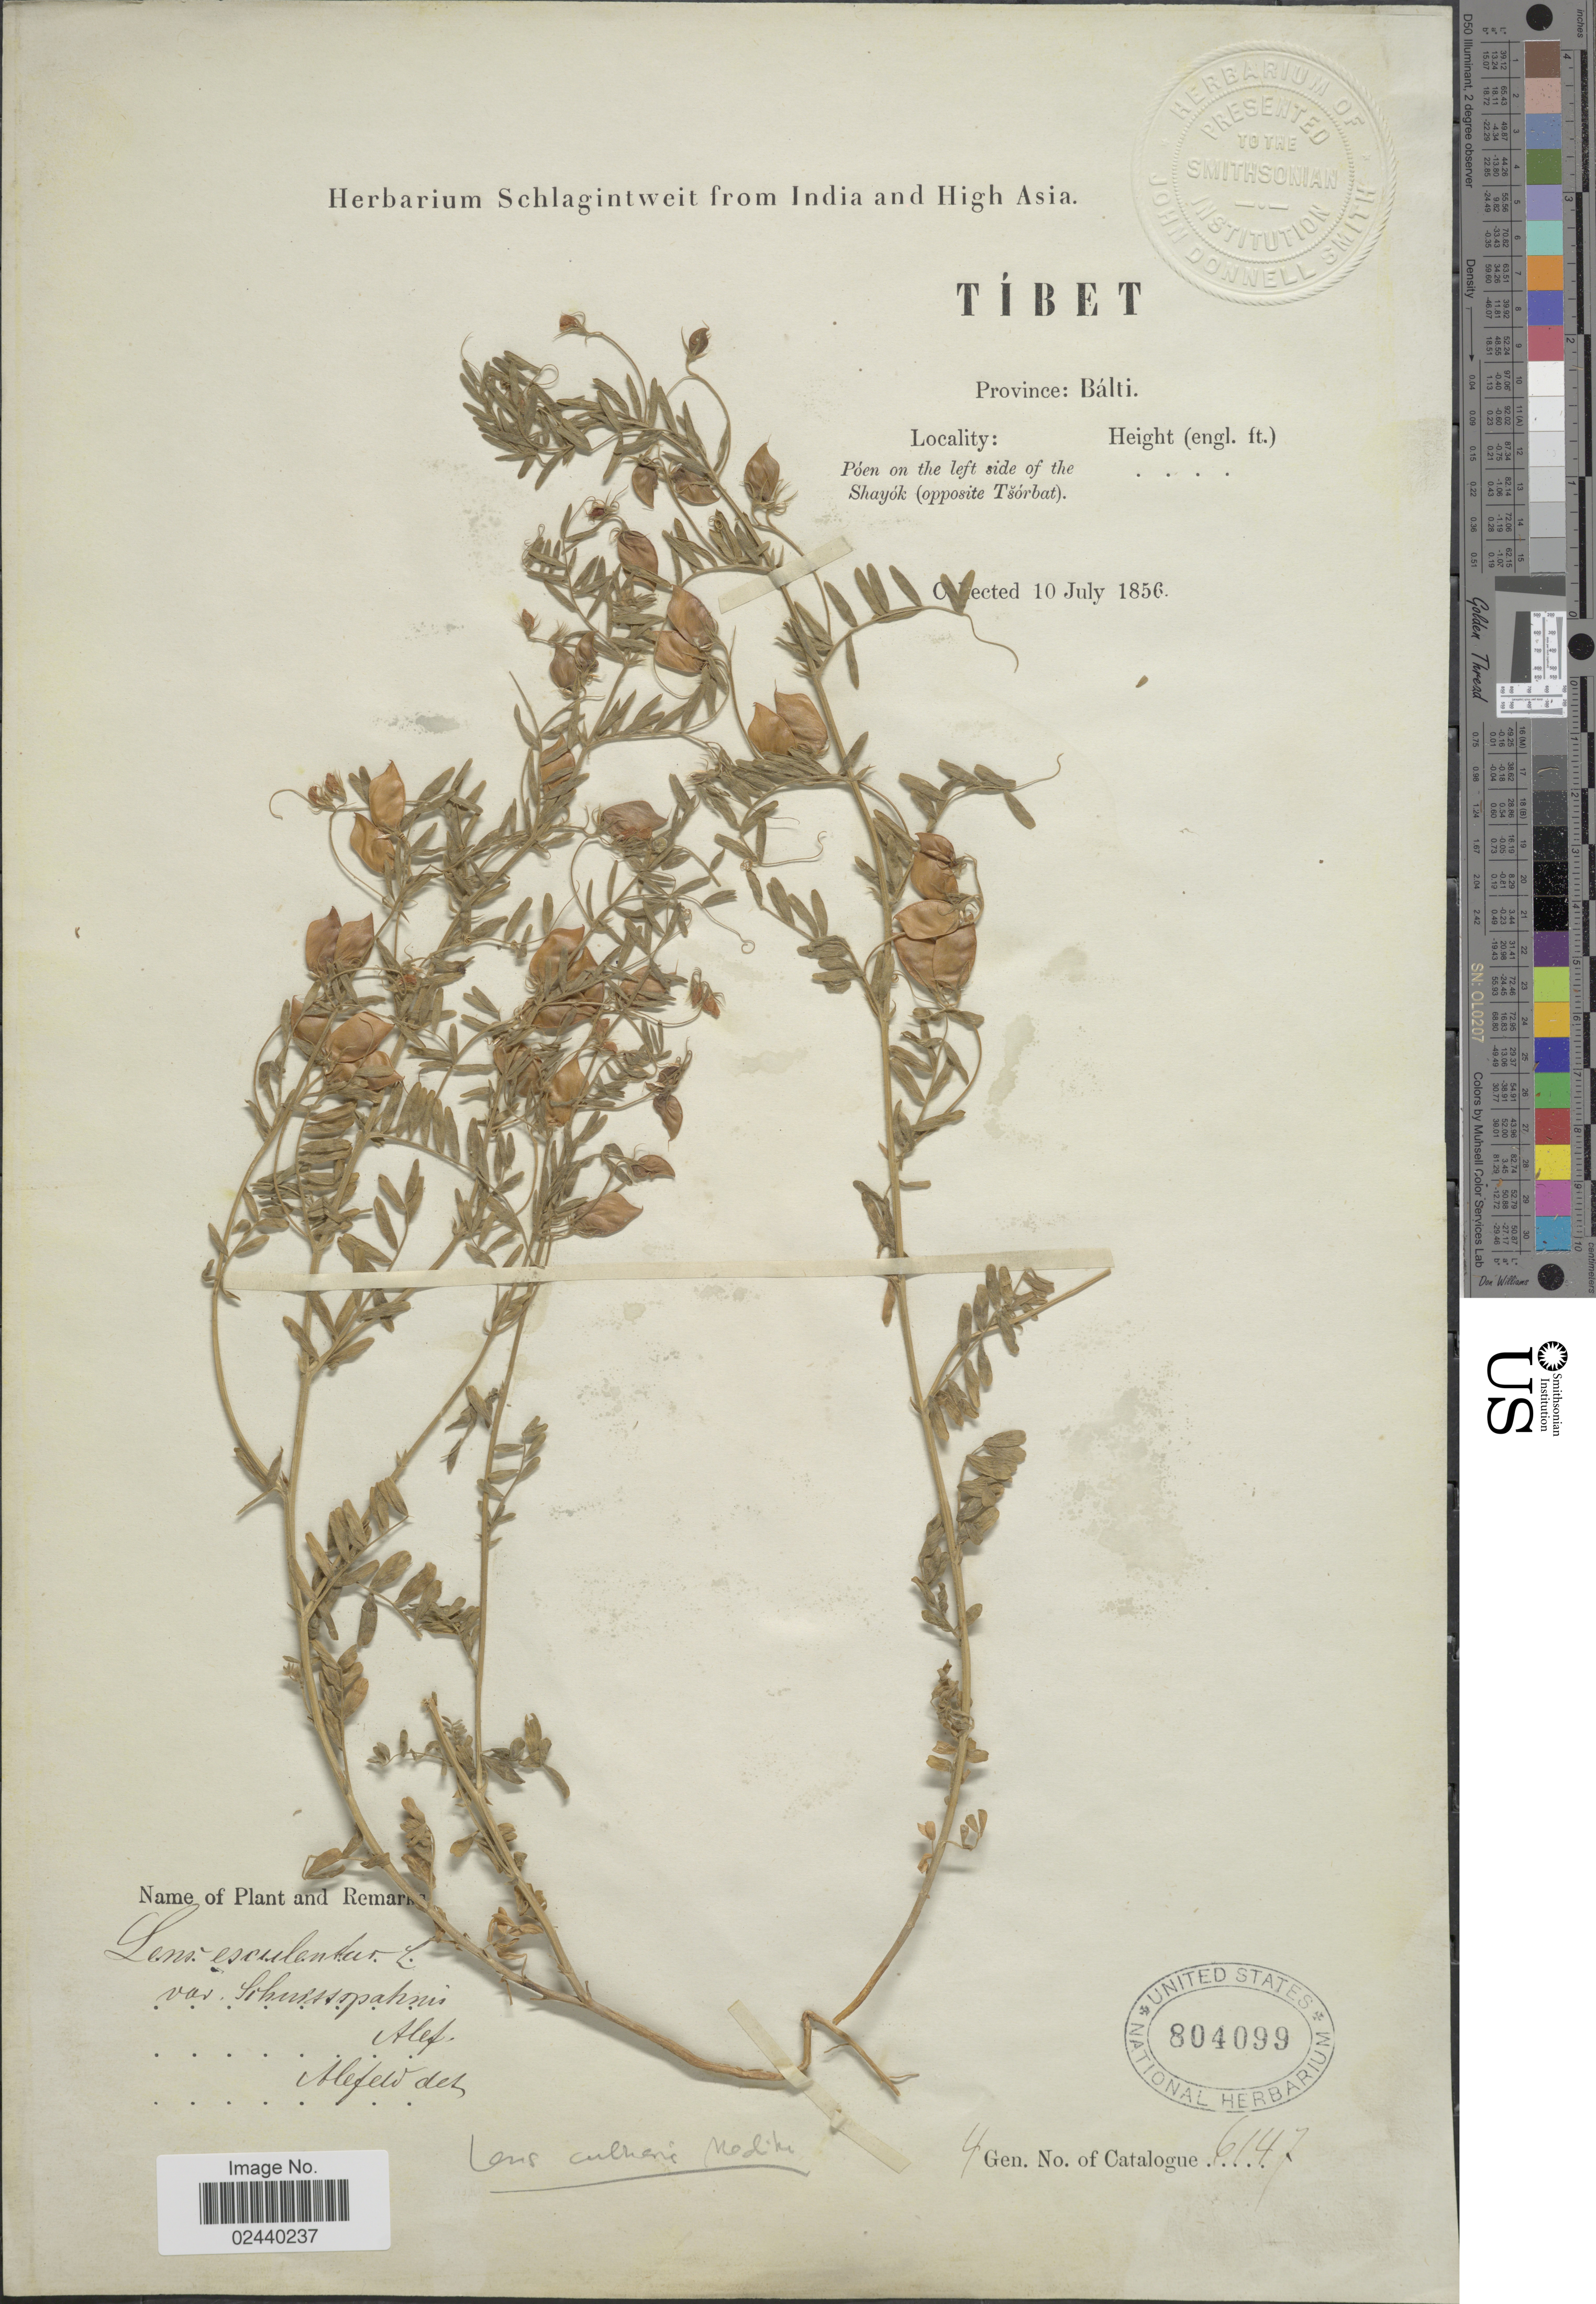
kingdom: Plantae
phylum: Tracheophyta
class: Magnoliopsida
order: Fabales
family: Fabaceae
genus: Vicia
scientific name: Vicia lens subsp. lens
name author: (L.) Coss. & Germ.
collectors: ex herb. Schlagintweit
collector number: Gen no. of Catalogue 6147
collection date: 1856-07-10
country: China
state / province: Xizang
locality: Tibet, Province: Balti, Poen on the left side of the Shayok (opposite Tsorbat).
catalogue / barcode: US 804099